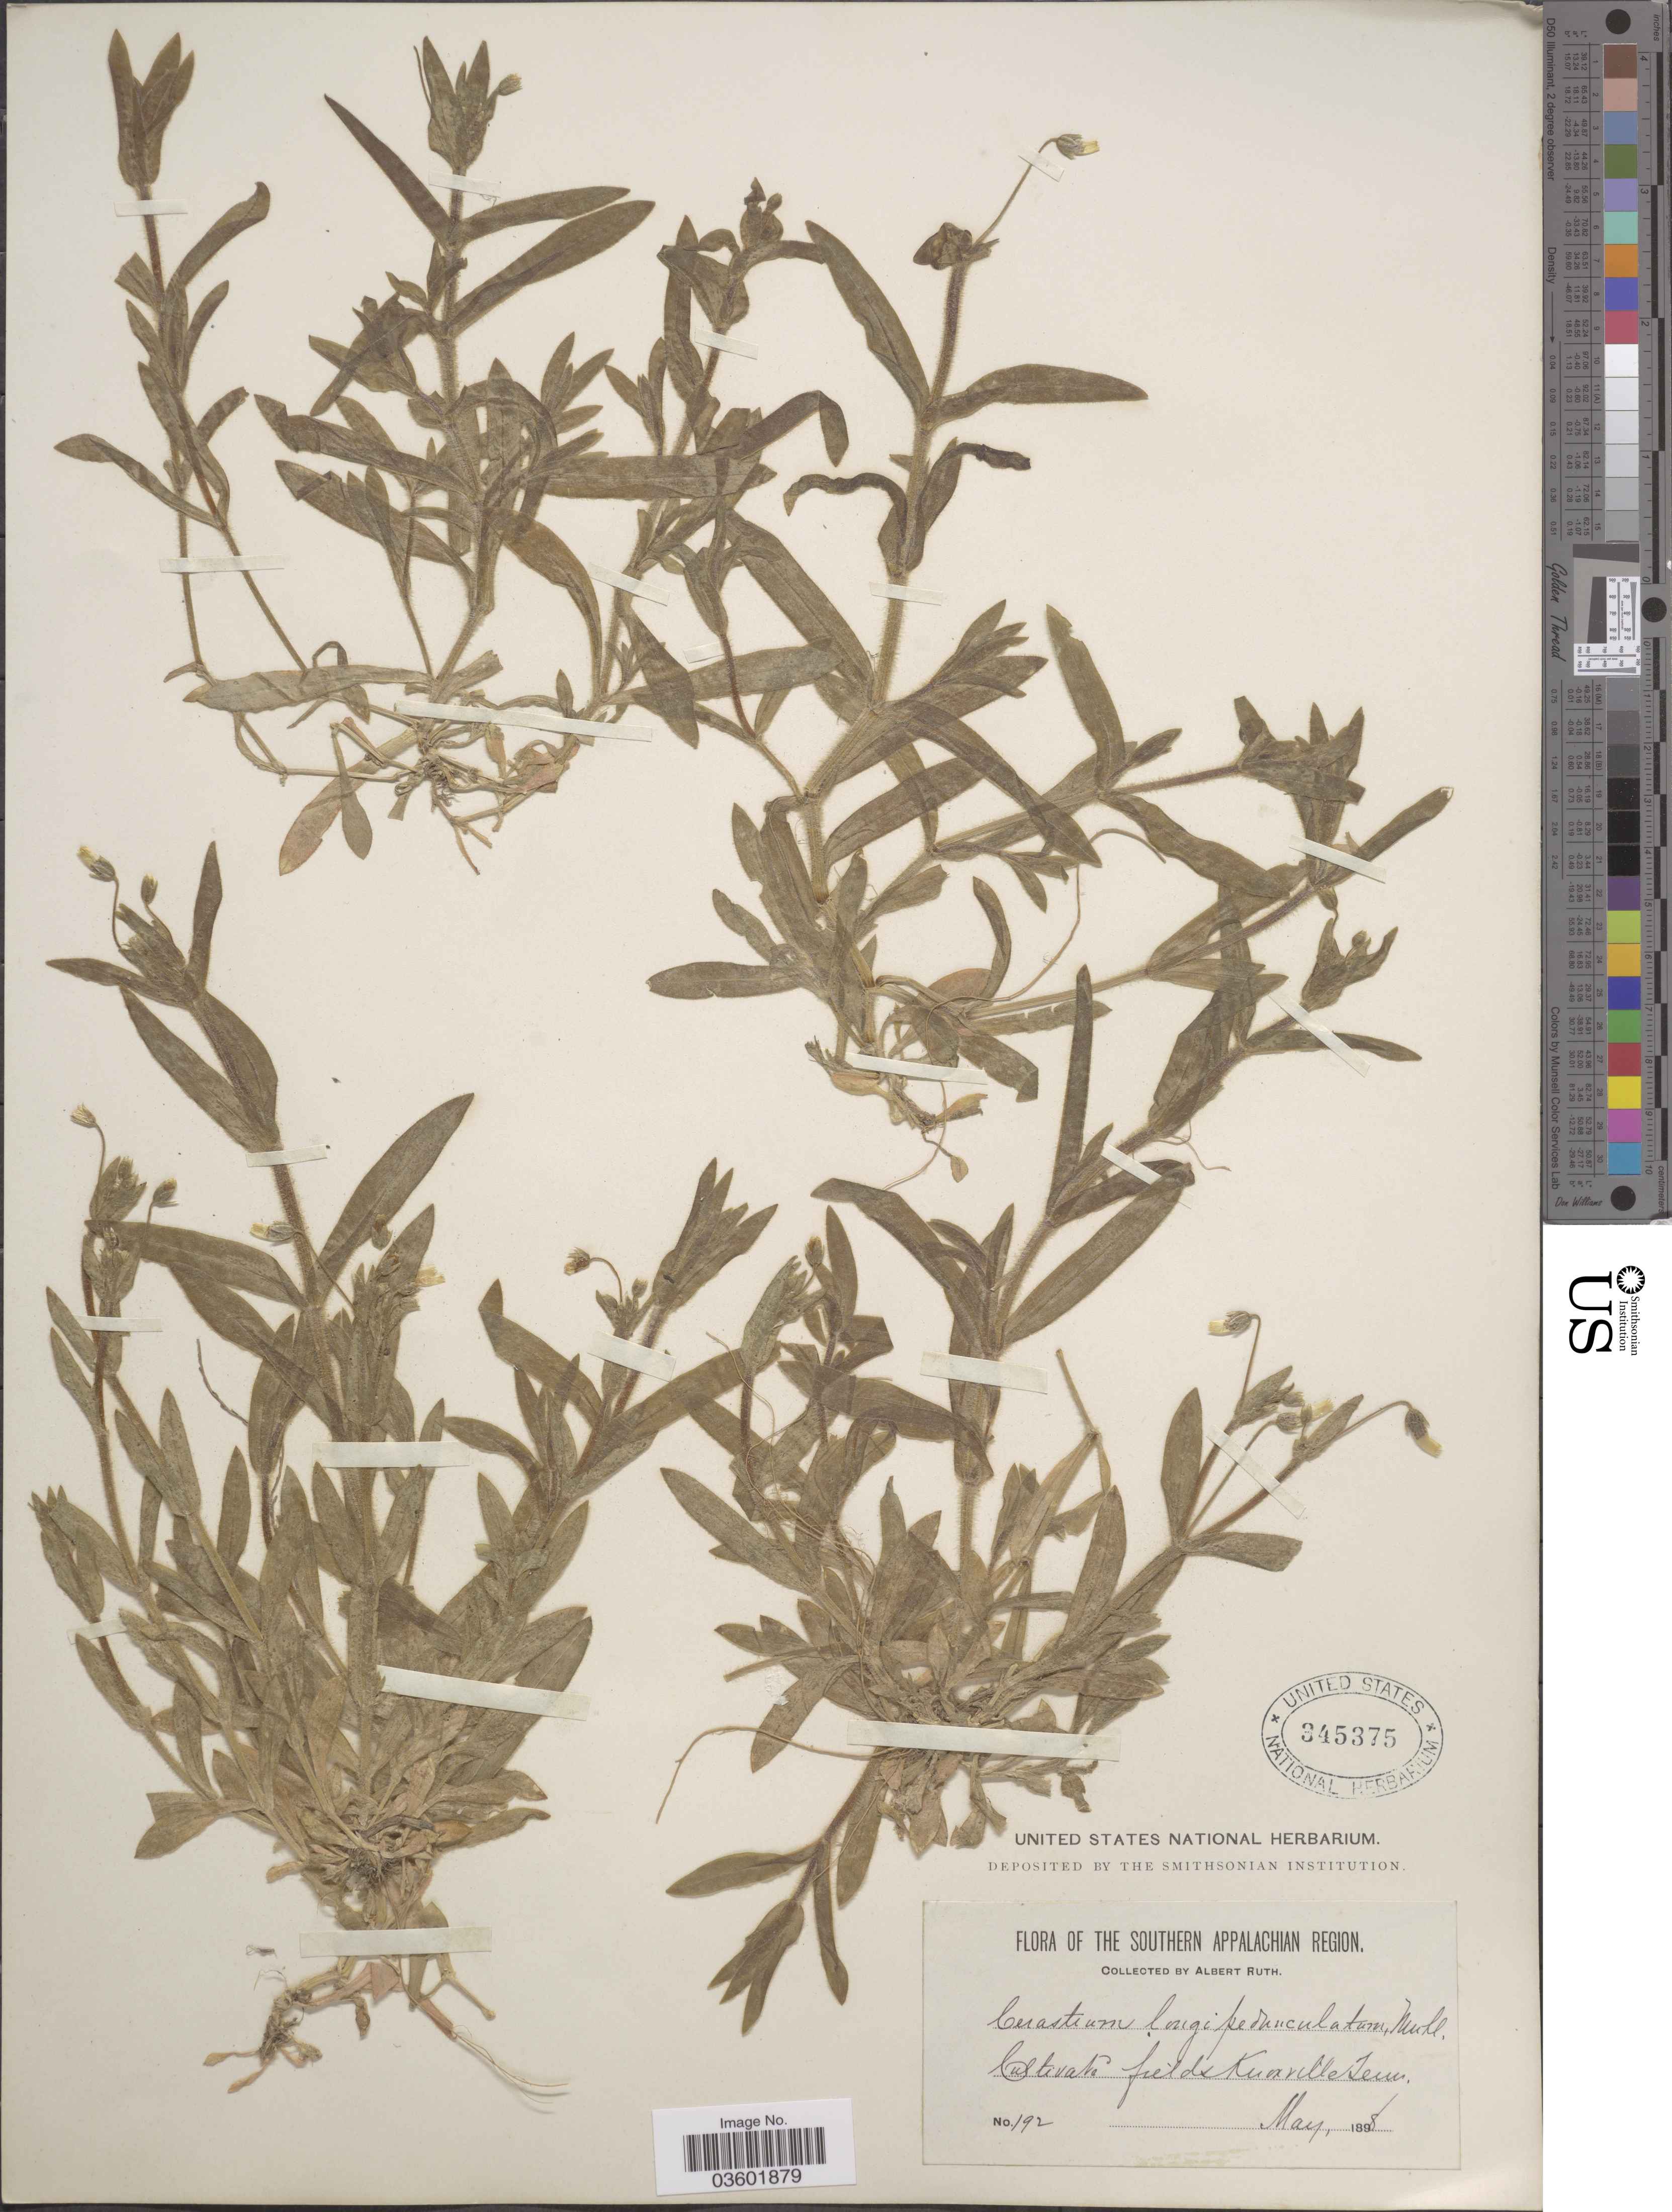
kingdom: Plantae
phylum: Tracheophyta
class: Magnoliopsida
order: Caryophyllales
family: Caryophyllaceae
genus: Cerastium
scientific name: Cerastium nutans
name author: Raf.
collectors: A. Ruth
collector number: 192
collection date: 1898-05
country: United States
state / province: Tennessee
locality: Southern Appalachian Region. Knoxville.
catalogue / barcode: US 345375